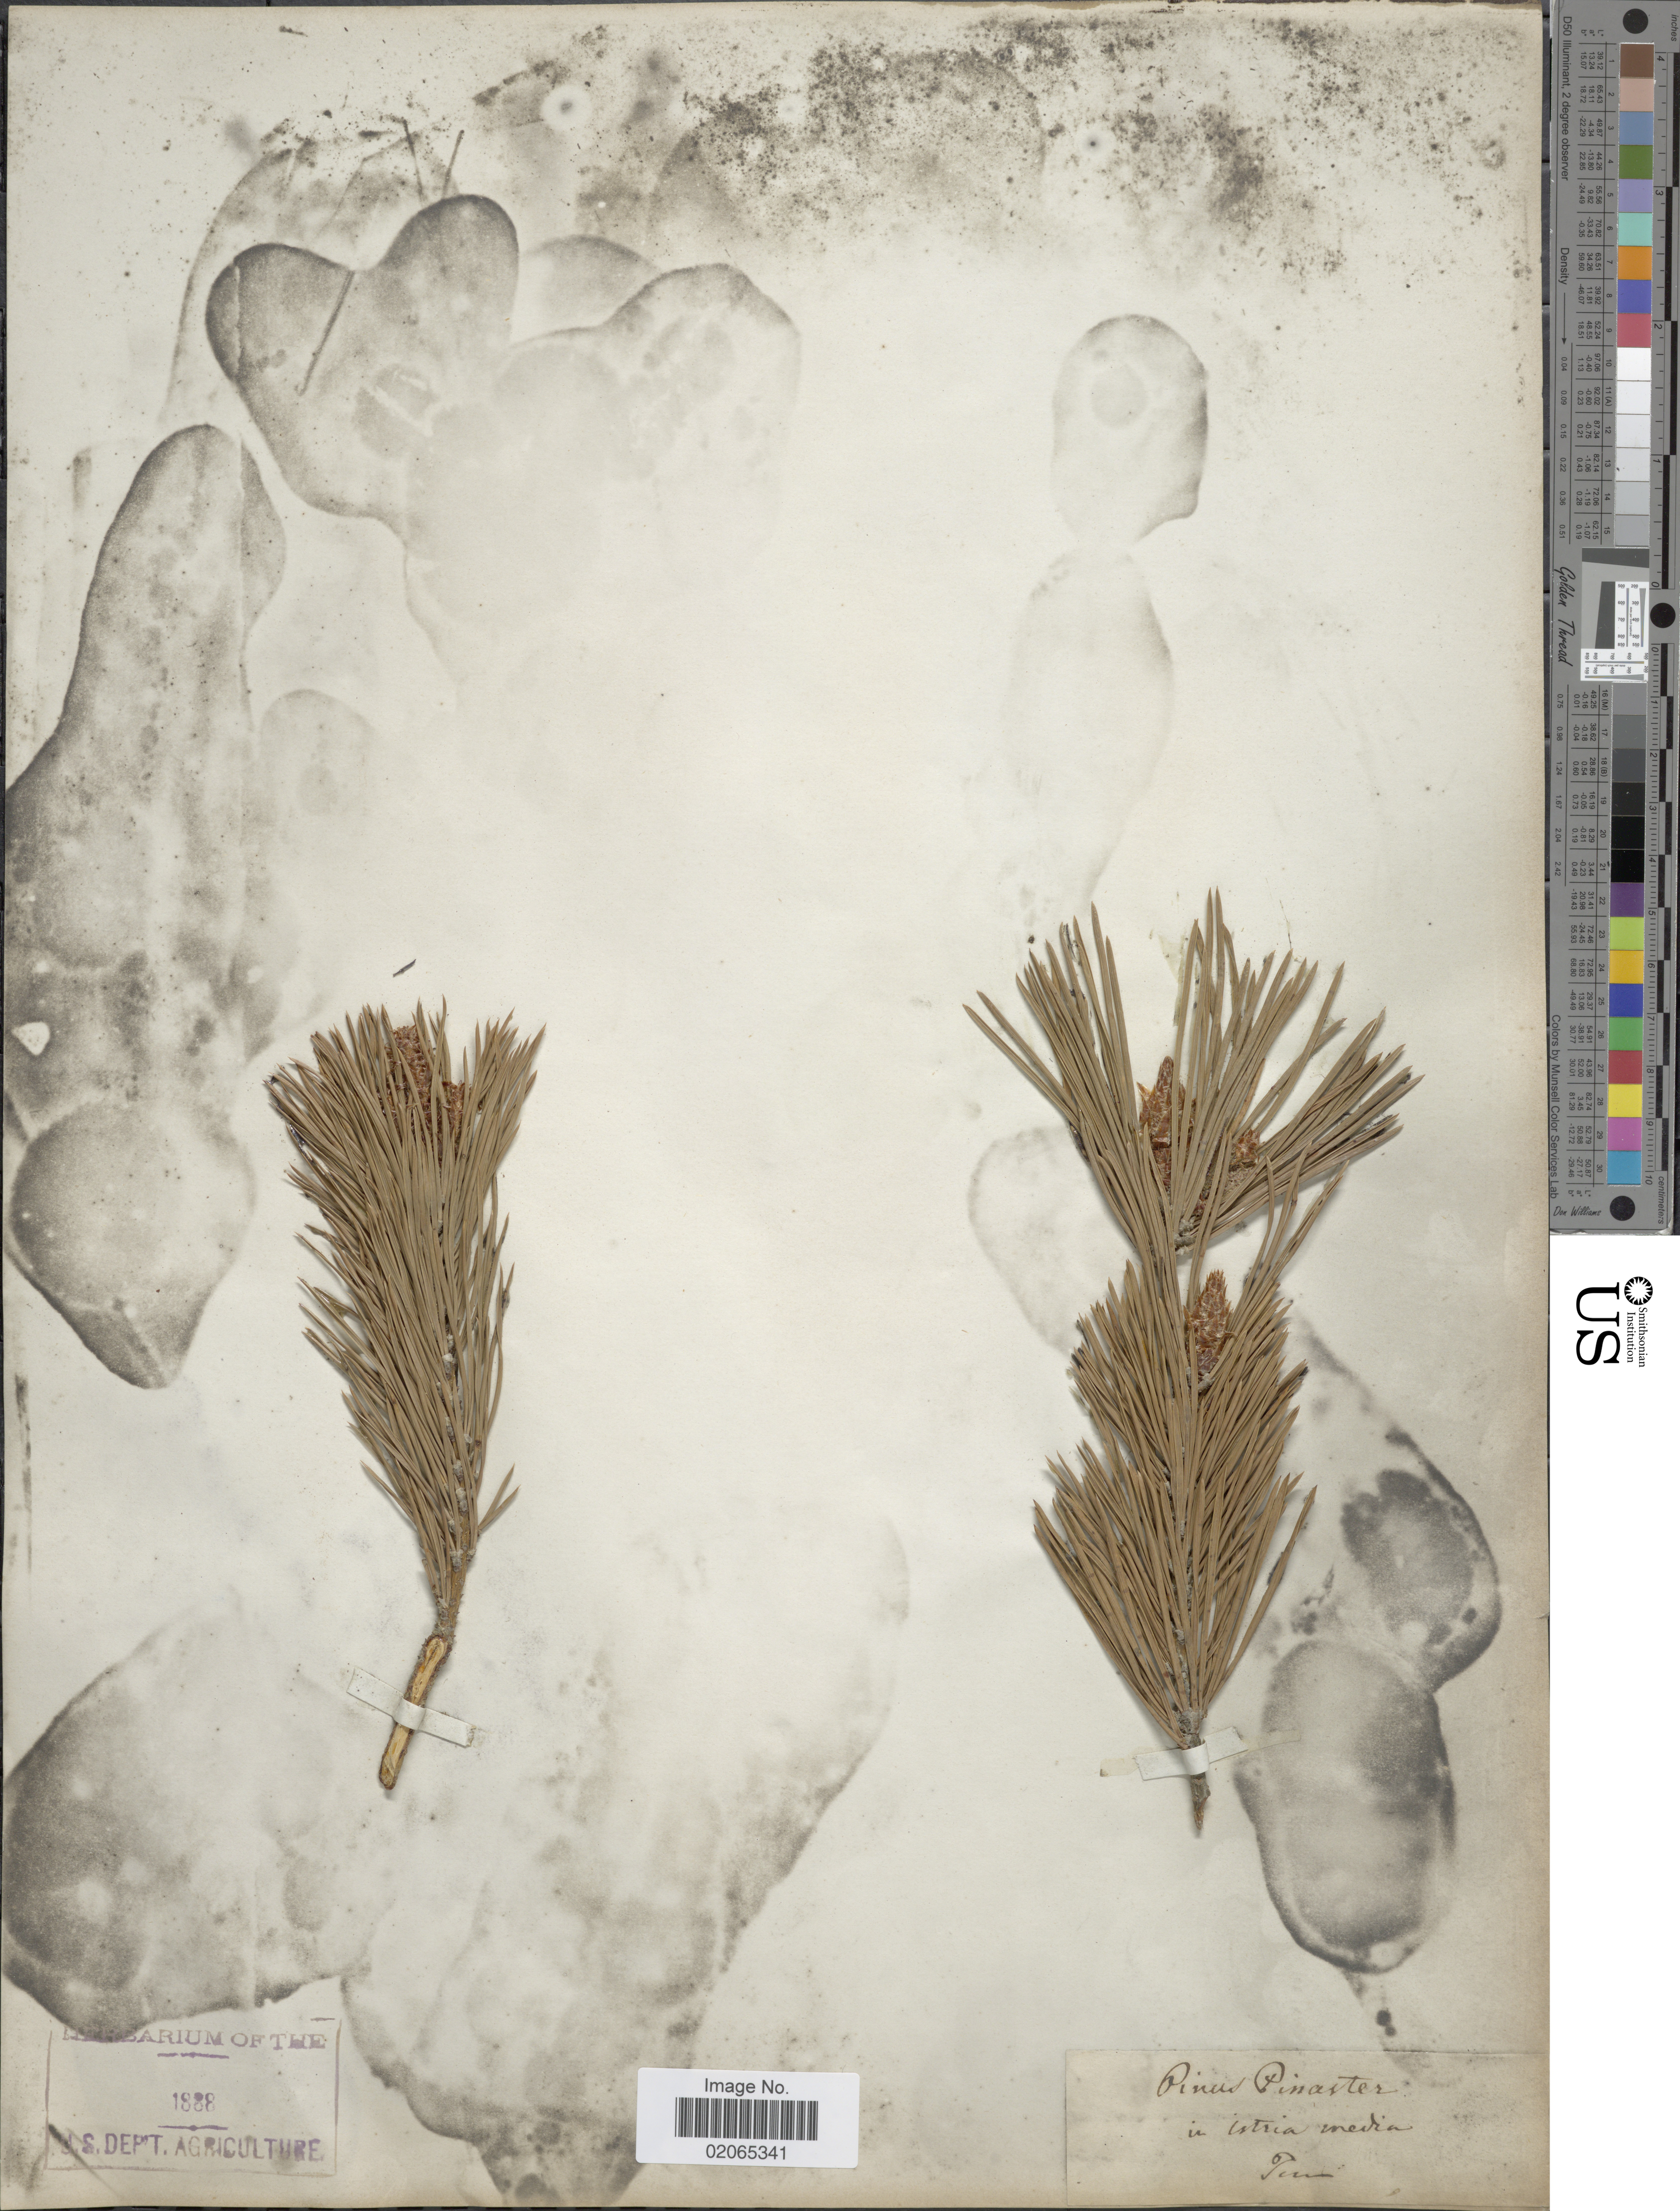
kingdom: Plantae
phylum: Tracheophyta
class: Pinopsida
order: Pinales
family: Pinaceae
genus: Pinus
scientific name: Pinus pinaster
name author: Aiton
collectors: Tomm.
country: Croatia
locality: In istria media